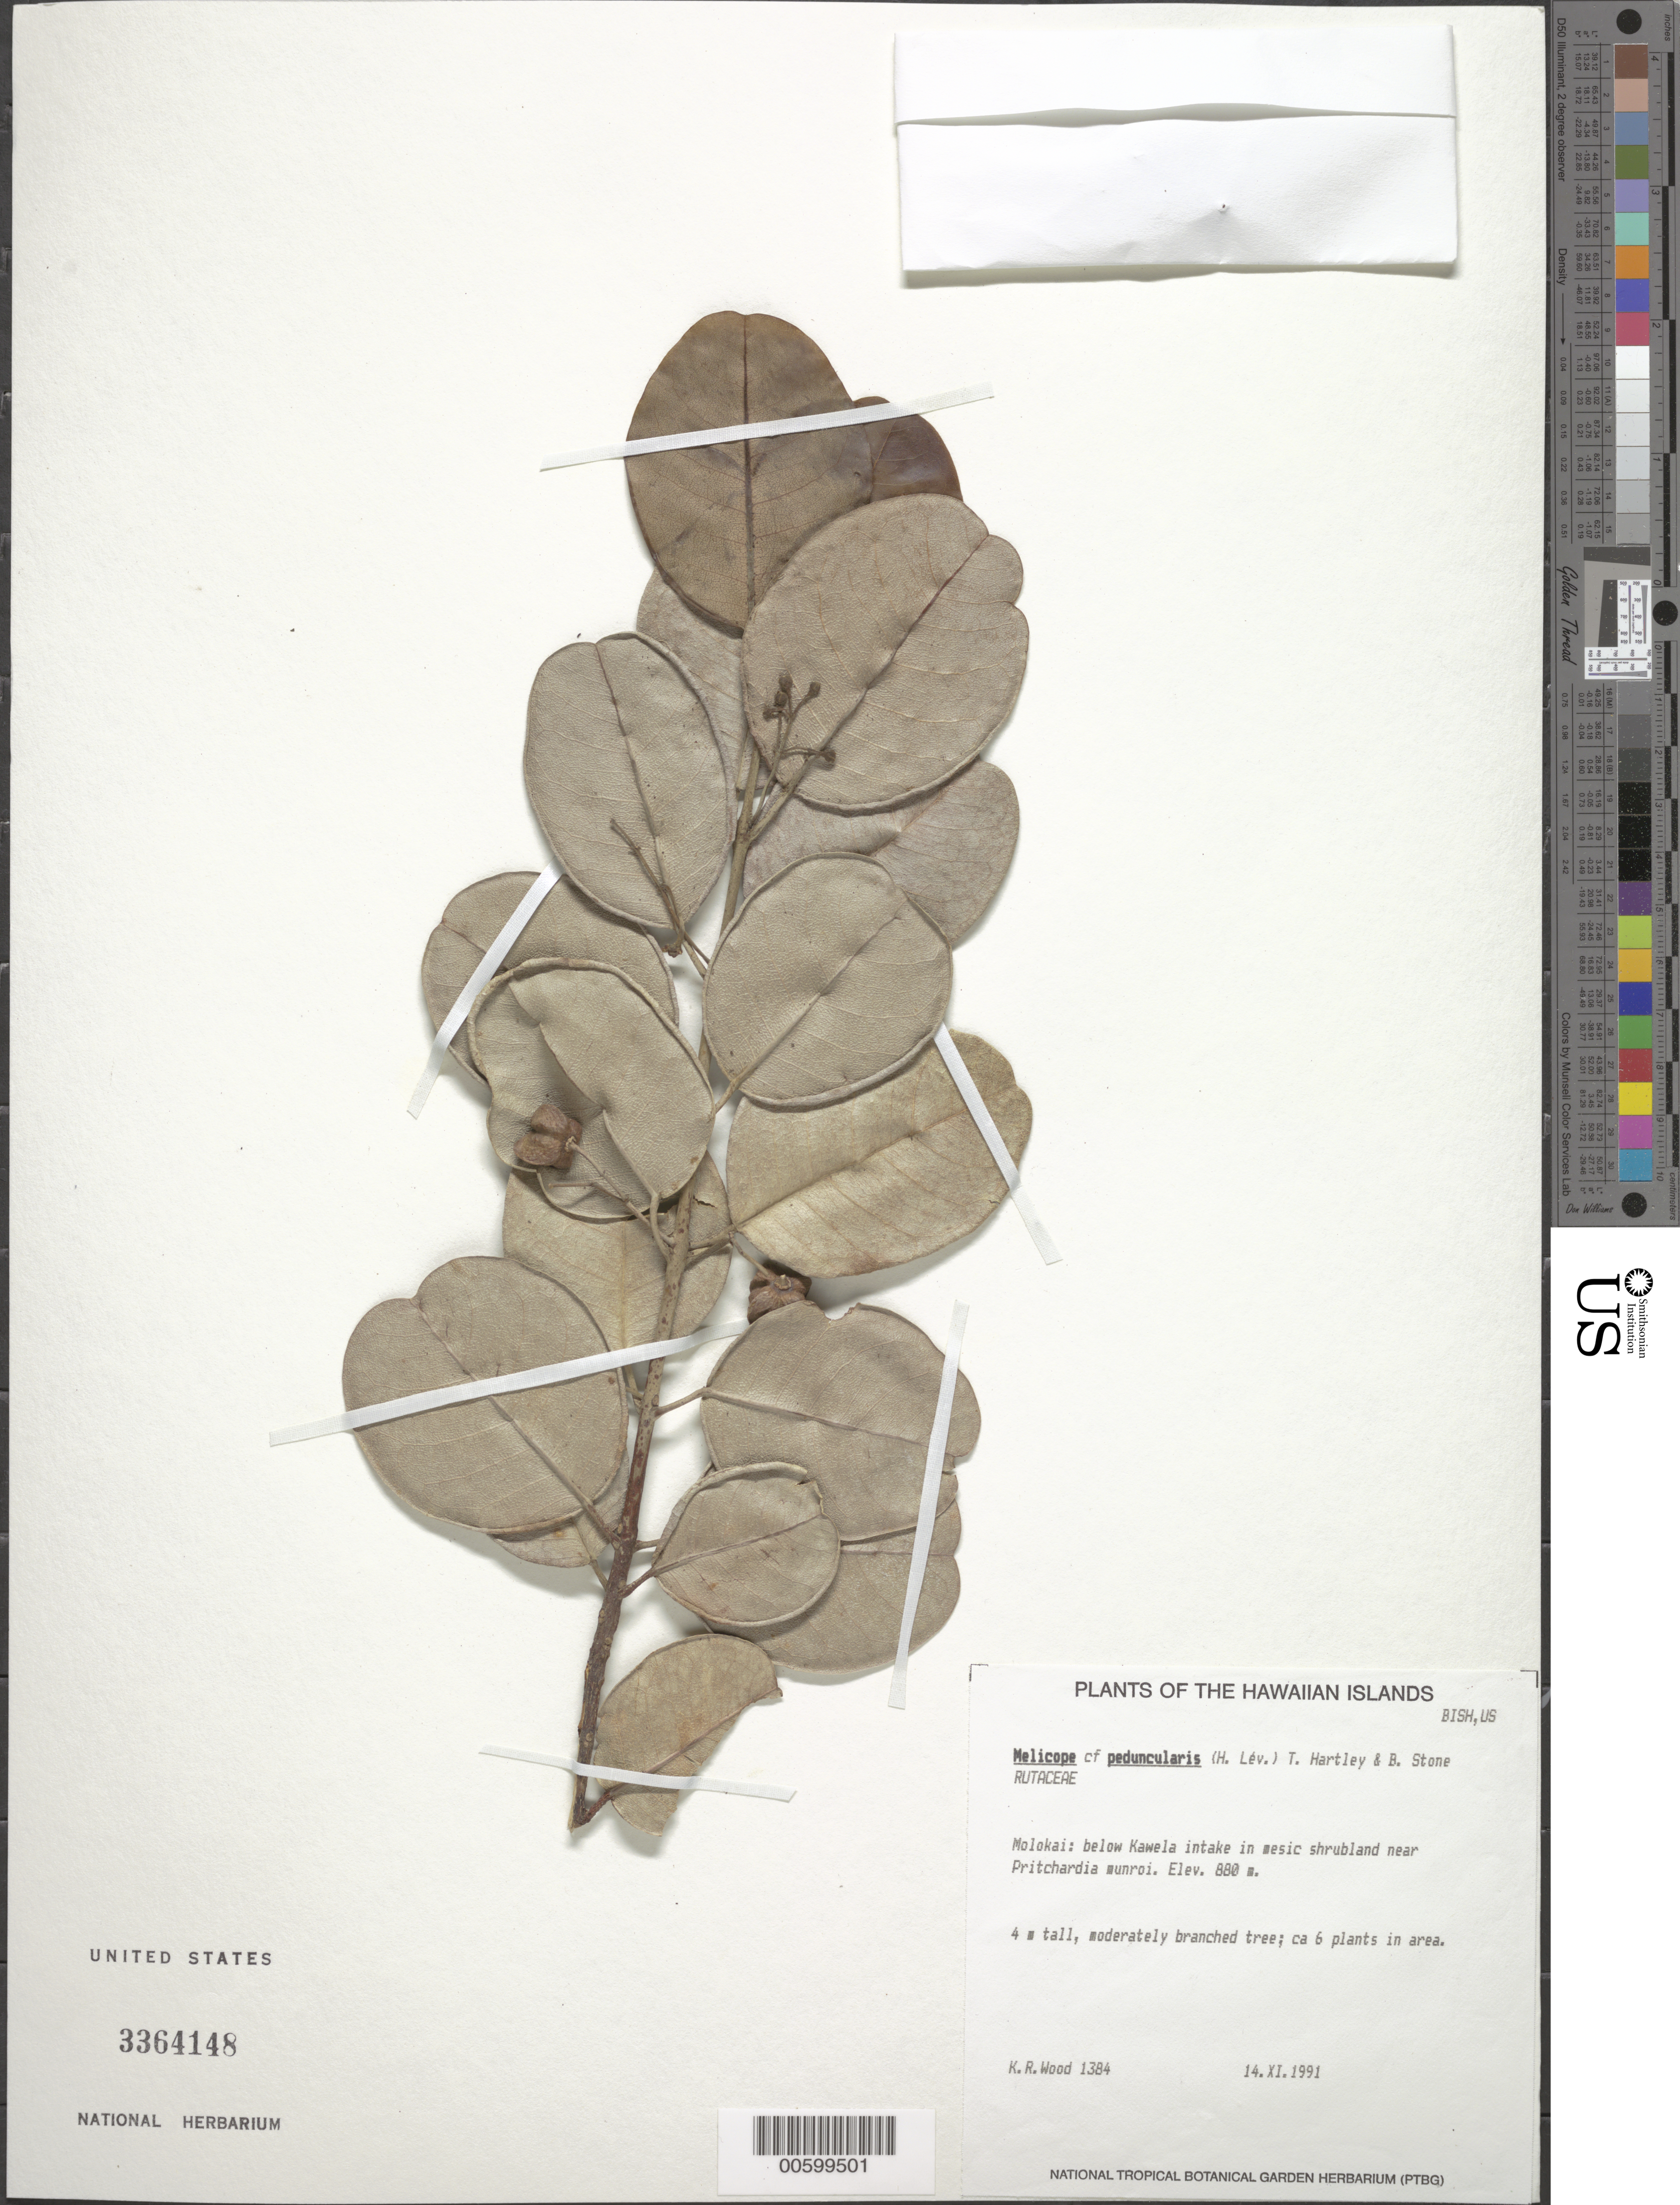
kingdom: Plantae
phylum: Tracheophyta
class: Magnoliopsida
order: Sapindales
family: Rutaceae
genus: Melicope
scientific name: Melicope sp.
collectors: K. R. Wood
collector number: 1384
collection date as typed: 14 Nov 1991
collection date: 1991-11-14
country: United States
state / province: Hawaii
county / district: Maui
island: Moloka'i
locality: Below Kawela intake.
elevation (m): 880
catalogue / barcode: US 3364148